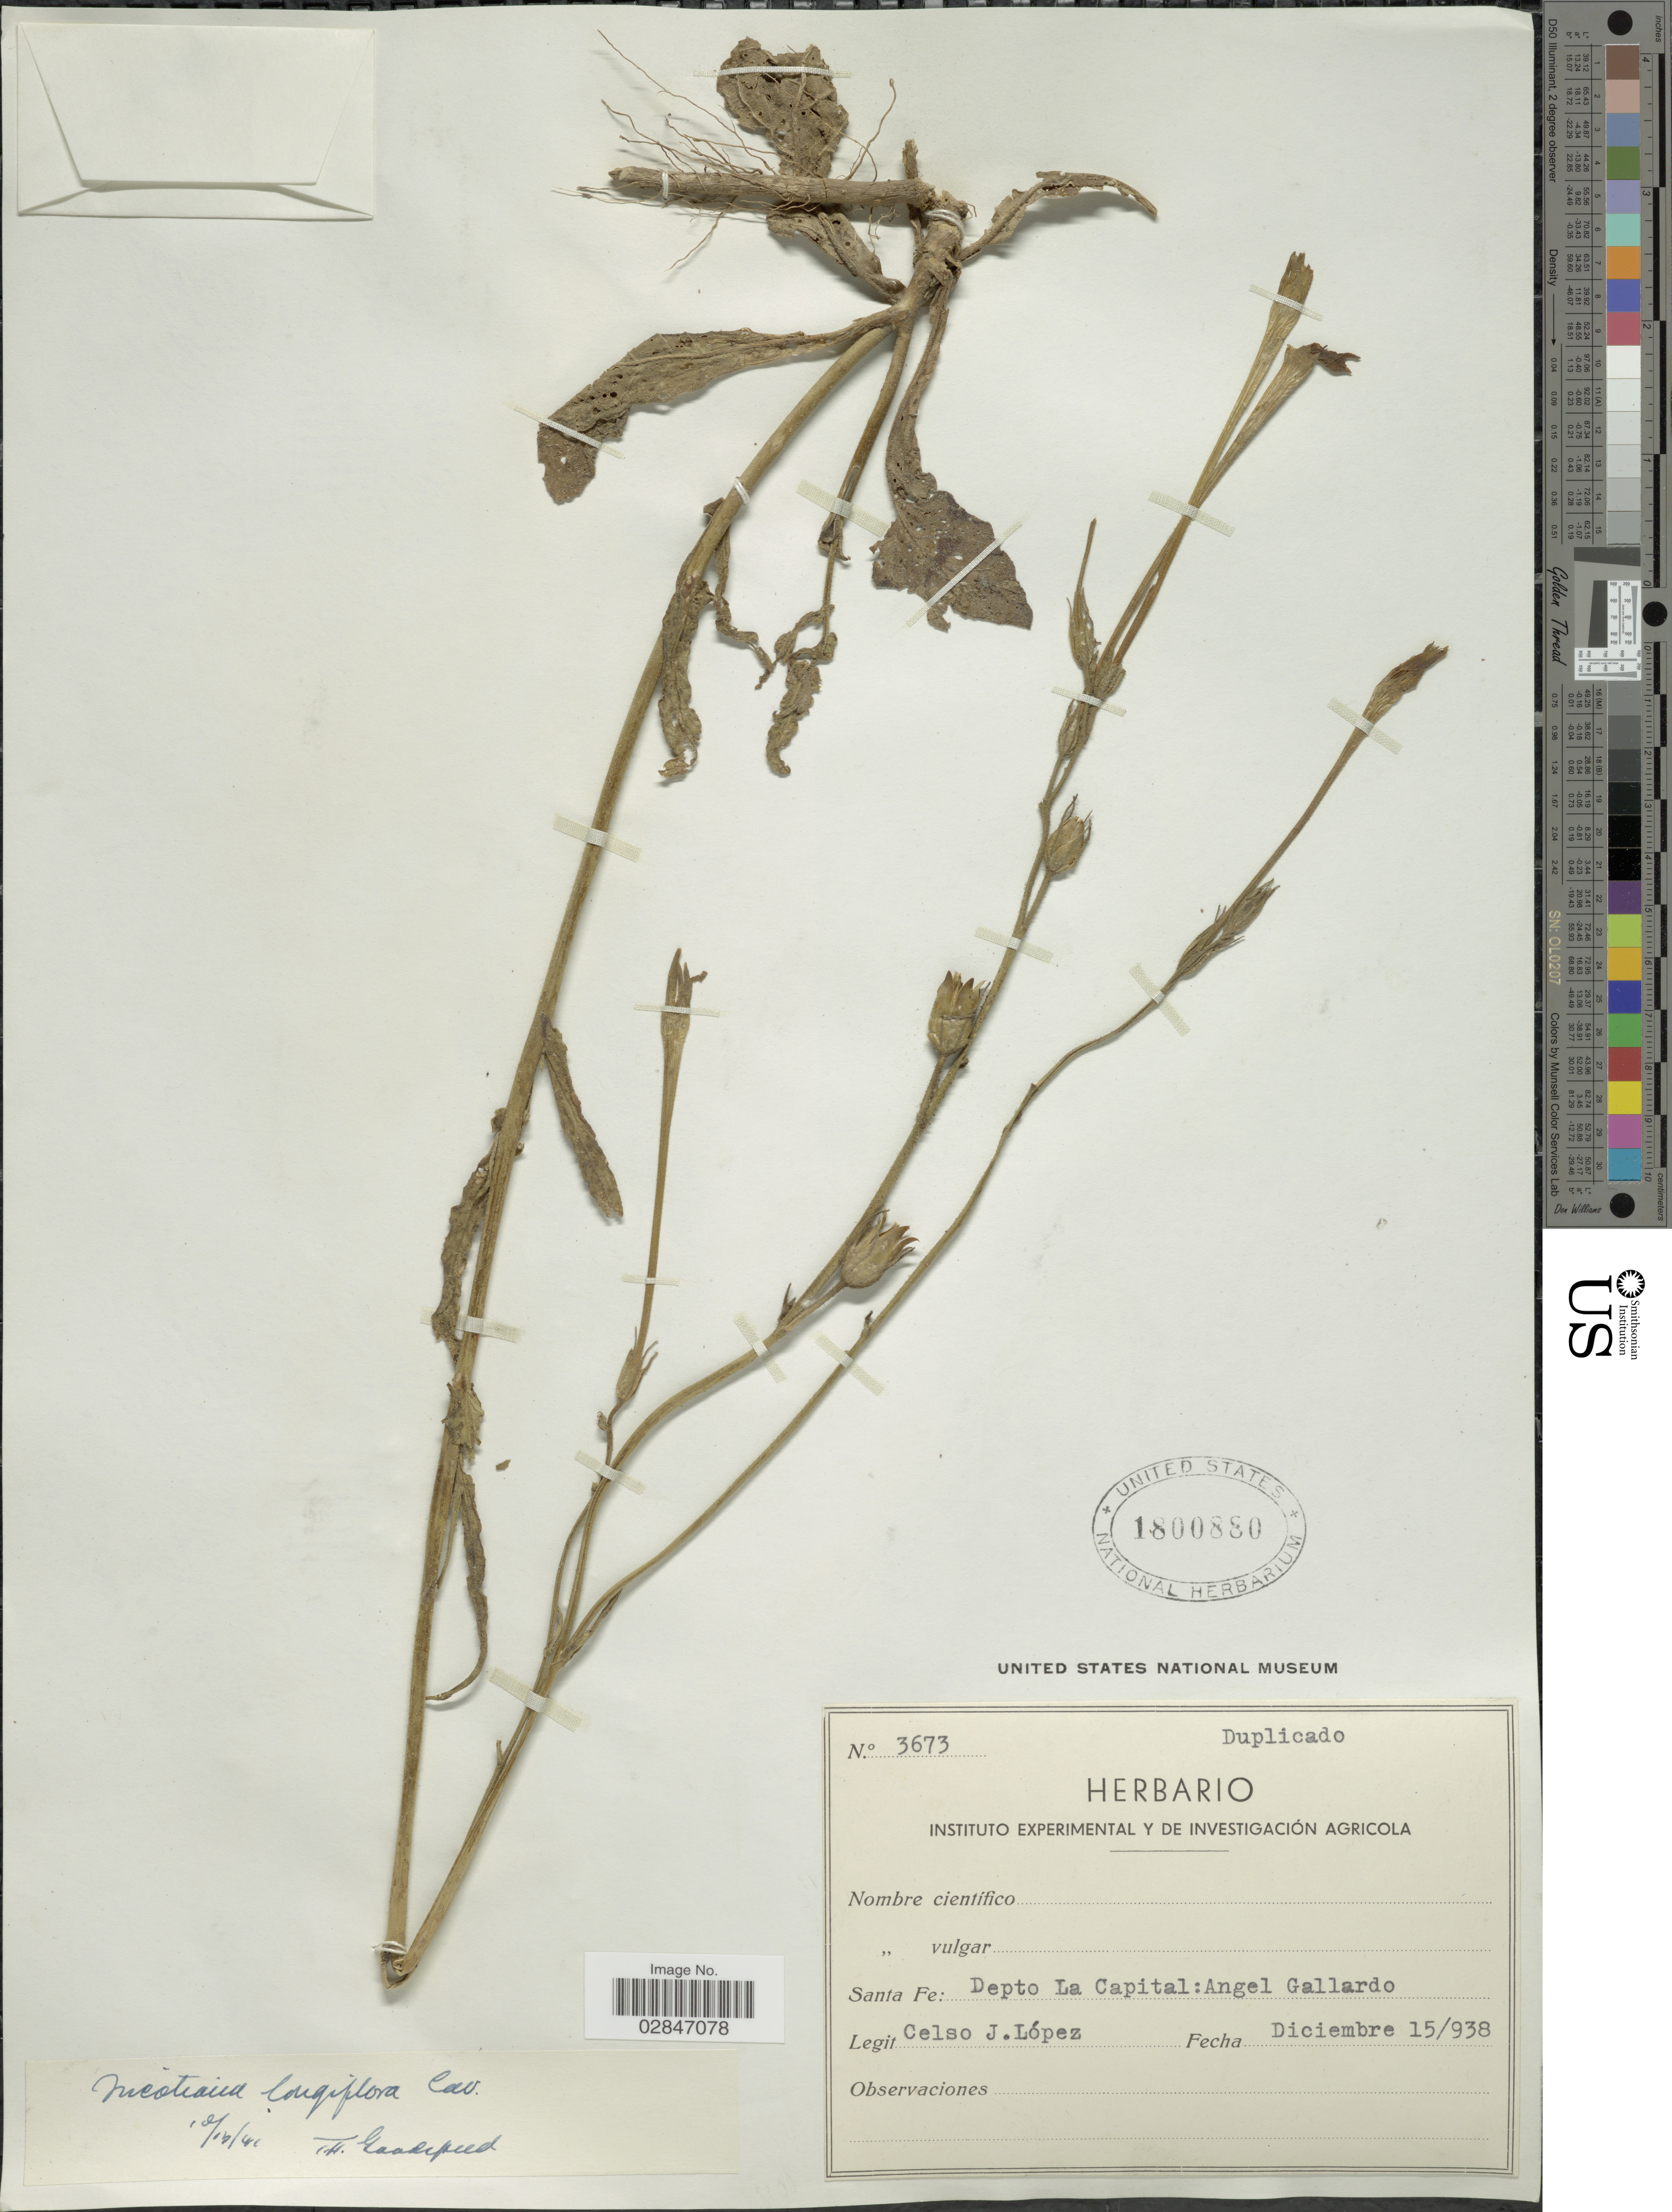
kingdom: Plantae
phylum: Tracheophyta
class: Magnoliopsida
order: Solanales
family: Solanaceae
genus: Nicotiana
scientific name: Nicotiana longiflora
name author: Cav.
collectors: C. Lopez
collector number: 3673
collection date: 1938-12-15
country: Argentina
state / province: Santa Fe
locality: Santa Fe: Depto La Capital: Angel Gallardo.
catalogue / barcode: US 1800880